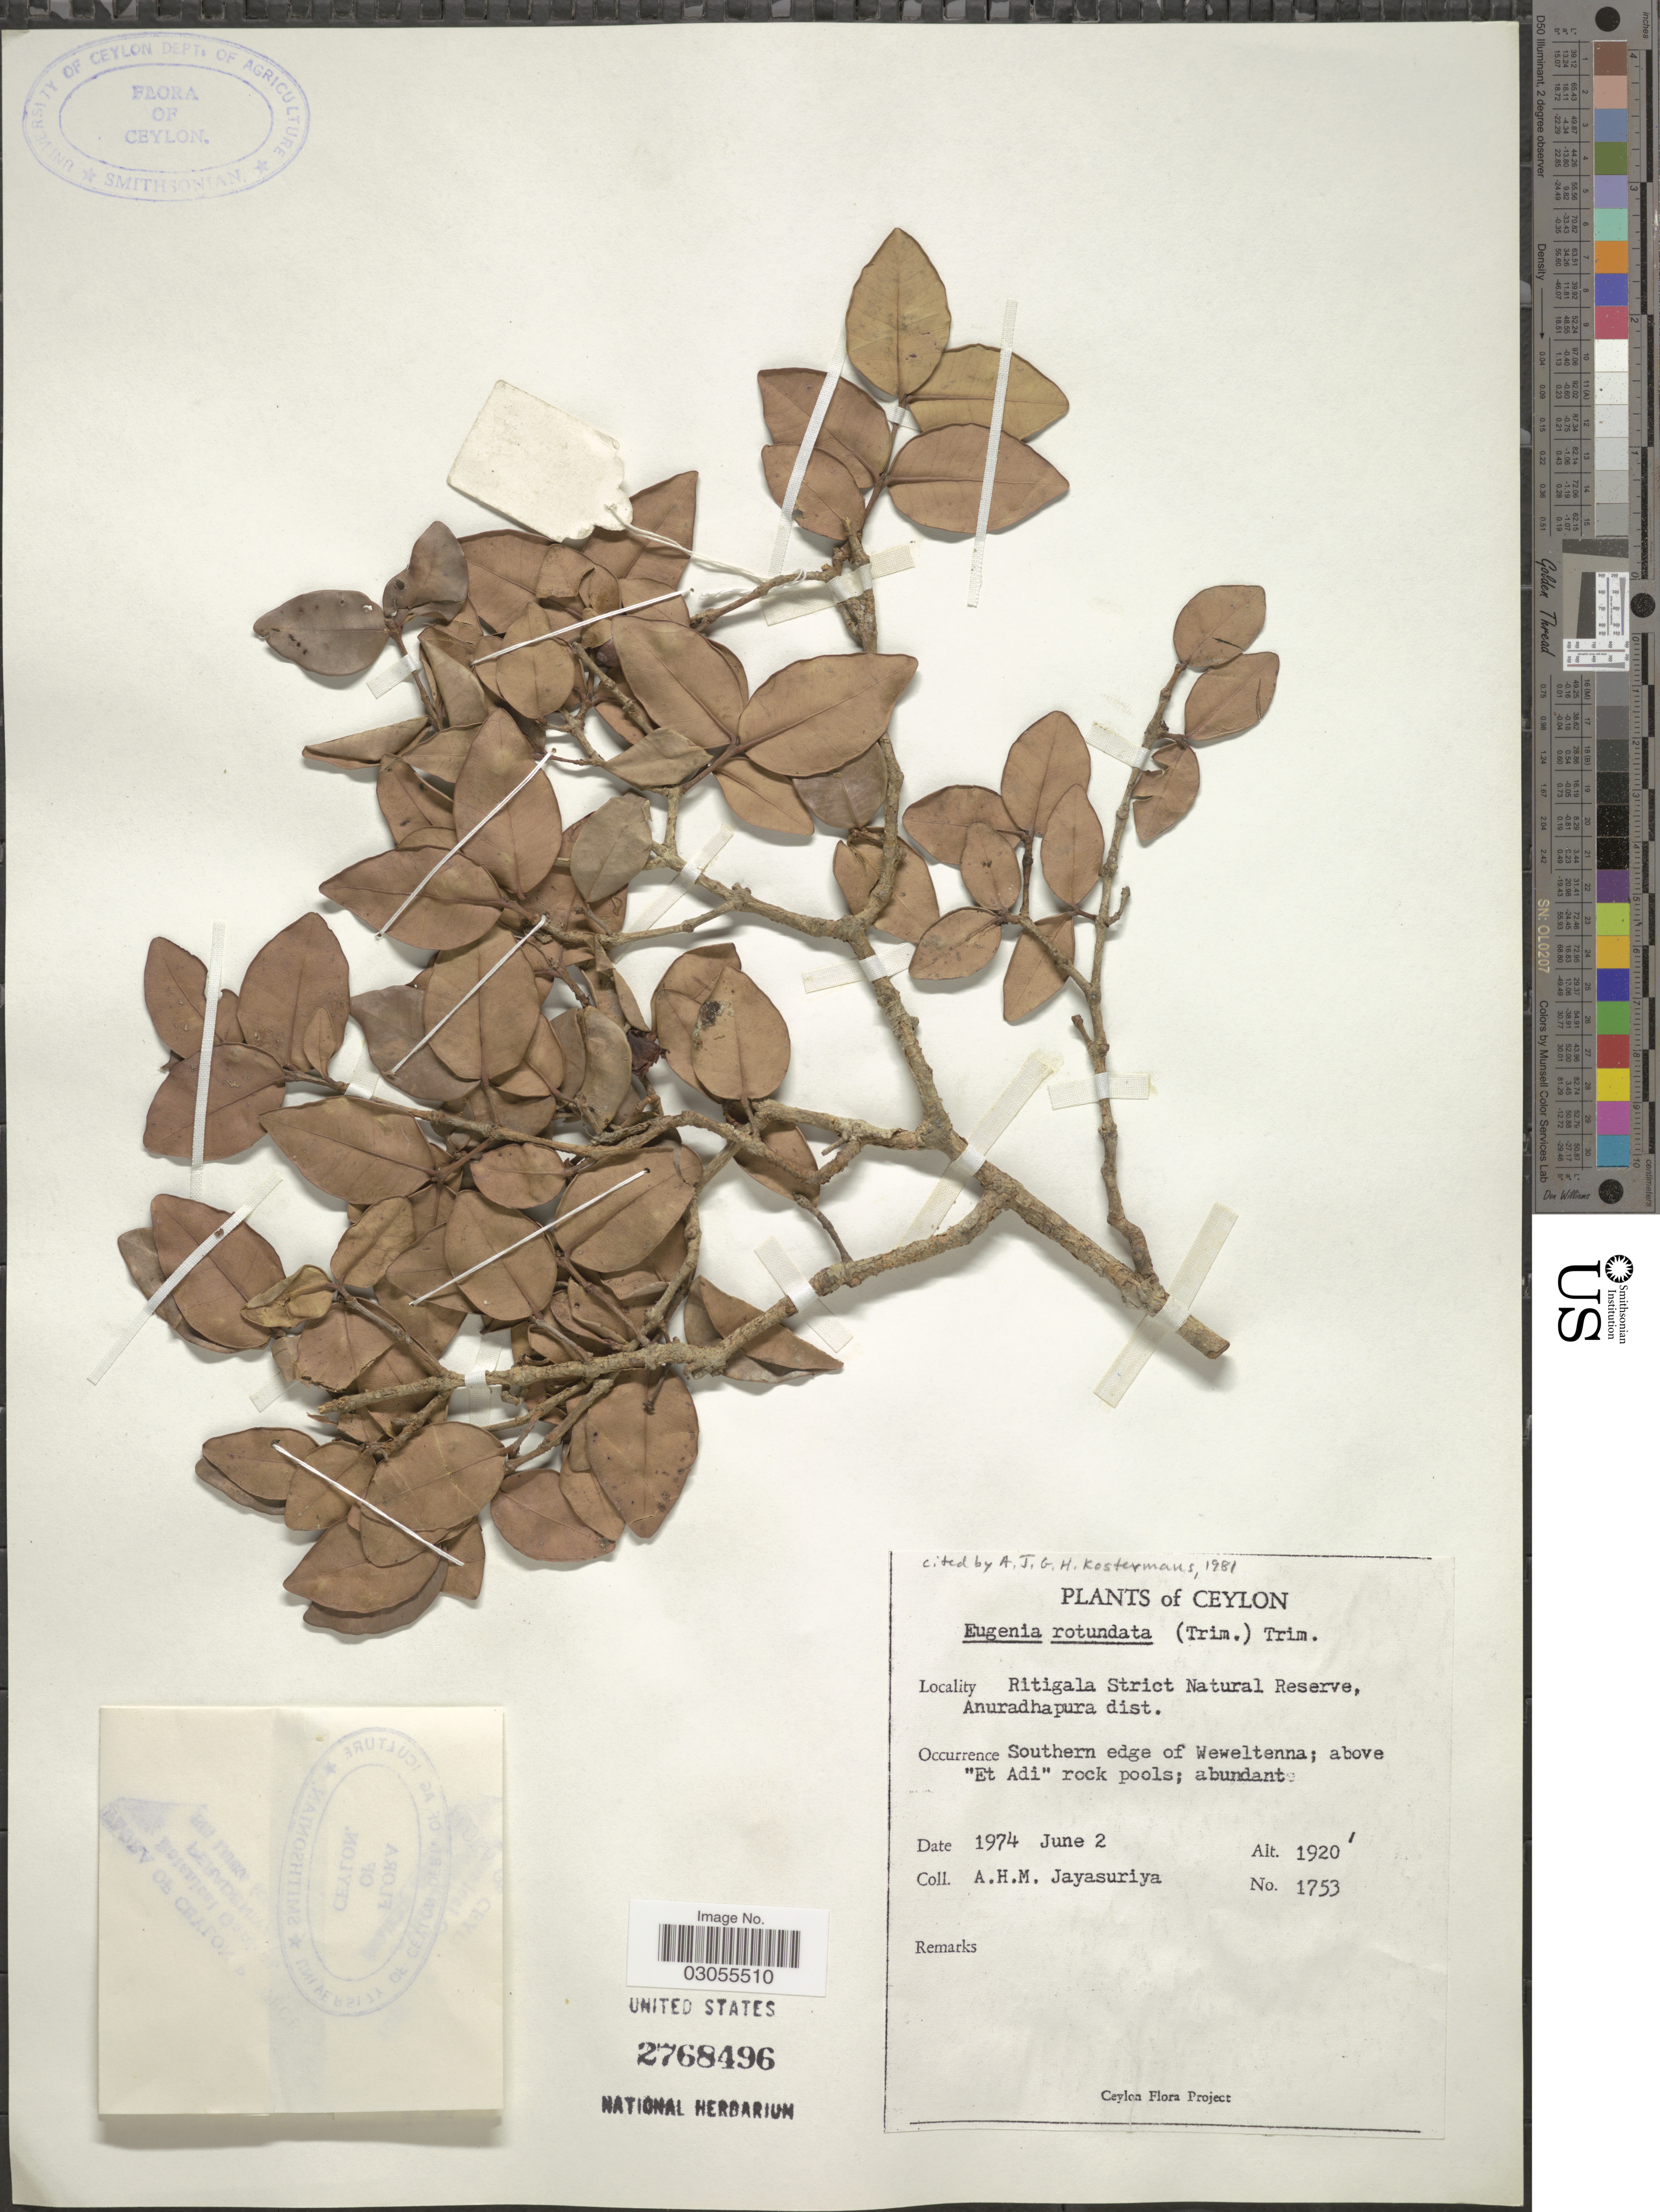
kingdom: Plantae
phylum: Tracheophyta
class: Magnoliopsida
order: Myrtales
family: Myrtaceae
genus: Eugenia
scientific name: Eugenia rotundata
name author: Trimen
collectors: A. H. Jayasuriya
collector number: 1753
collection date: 1974-06-02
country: Sri Lanka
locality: Ceylon. Ritigala Strict Natural Reserve, Anuradhapura dist. Southern edge of Weweltenna; above "Et Adi" rock pools.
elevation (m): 585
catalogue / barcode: US 2768496